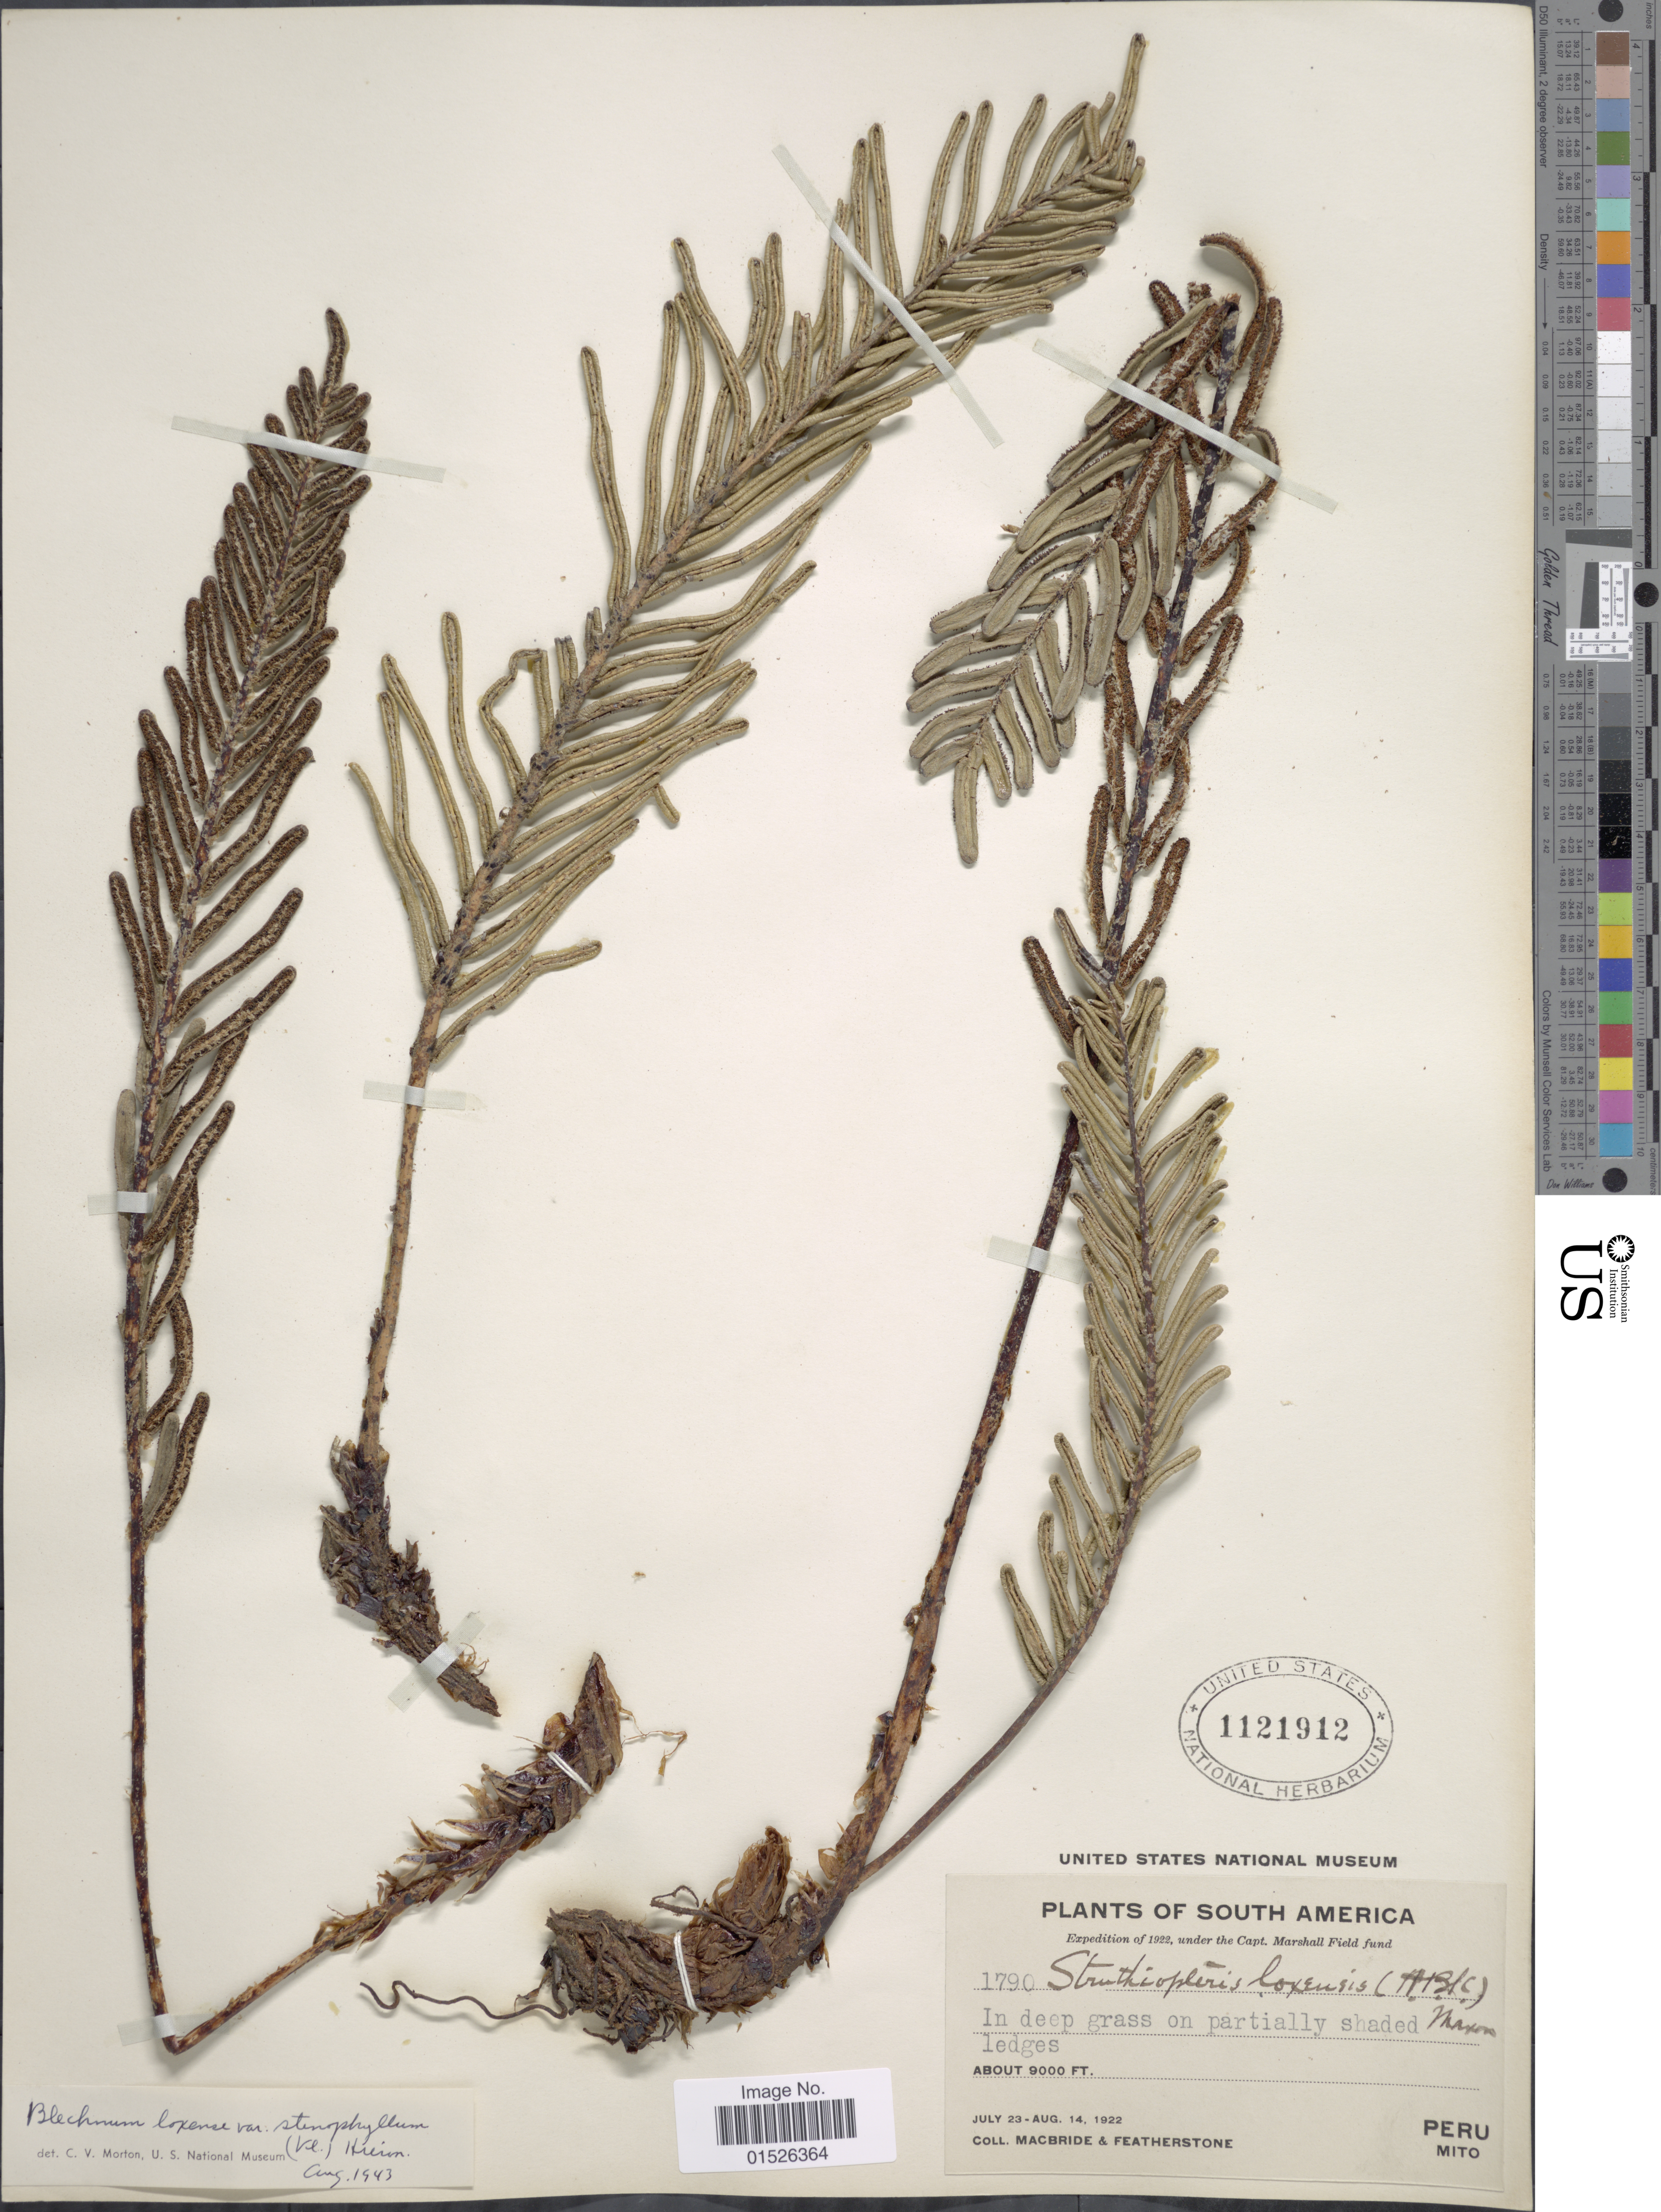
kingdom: Plantae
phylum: Tracheophyta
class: Polypodiopsida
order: Polypodiales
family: Blechnaceae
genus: Blechnum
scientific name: Blechnum loxense var. stenophyllum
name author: (Klotzsch) Lellinger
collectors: Macbride, -- & -. Featherstone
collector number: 1790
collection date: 1922-07-23/1922-08-14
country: Peru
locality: South America. Peru, Mito.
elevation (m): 2743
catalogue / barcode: US 1121912